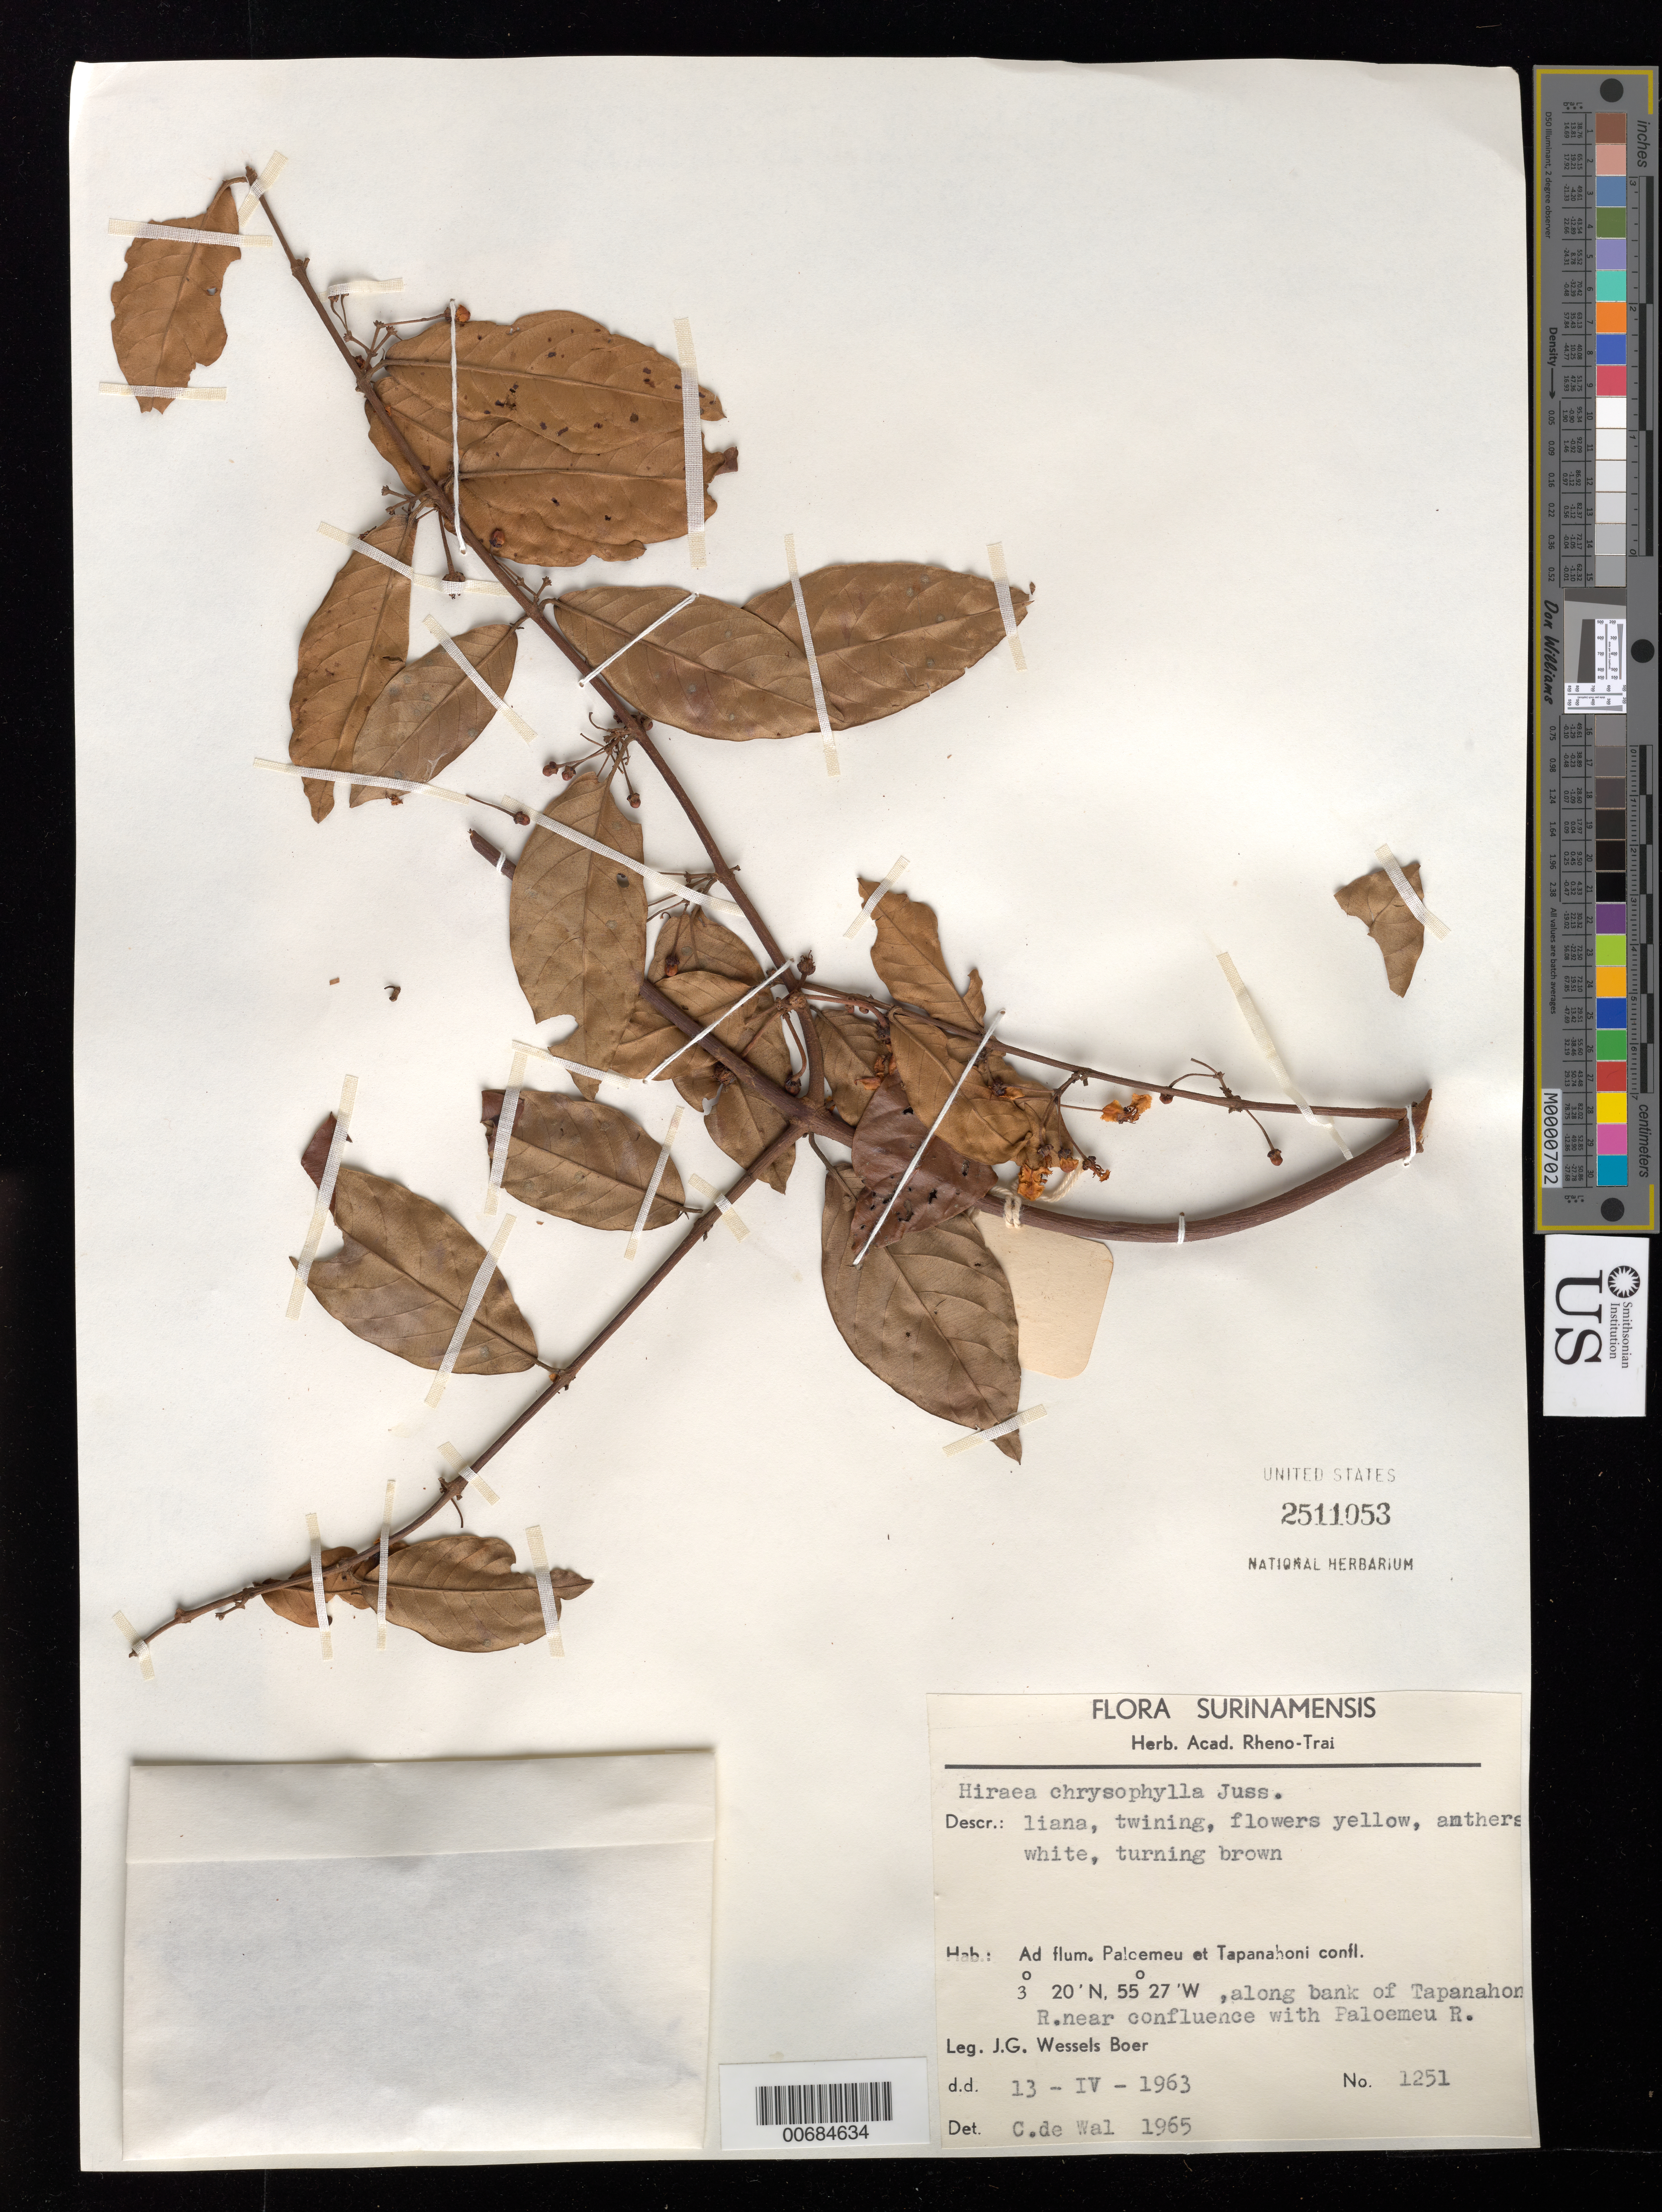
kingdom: Plantae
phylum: Tracheophyta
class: Magnoliopsida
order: Malpighiales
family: Malpighiaceae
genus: Hiraea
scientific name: Hiraea chrysophylla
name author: A. Juss.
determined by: de Wal, C.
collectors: J. G. Wessels Boer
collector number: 1251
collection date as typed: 13-Apr-63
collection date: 1963-04-13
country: Suriname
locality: Ad flum. Paloemeu et Tapanahoni confl.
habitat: Riverbank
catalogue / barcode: US 2511053